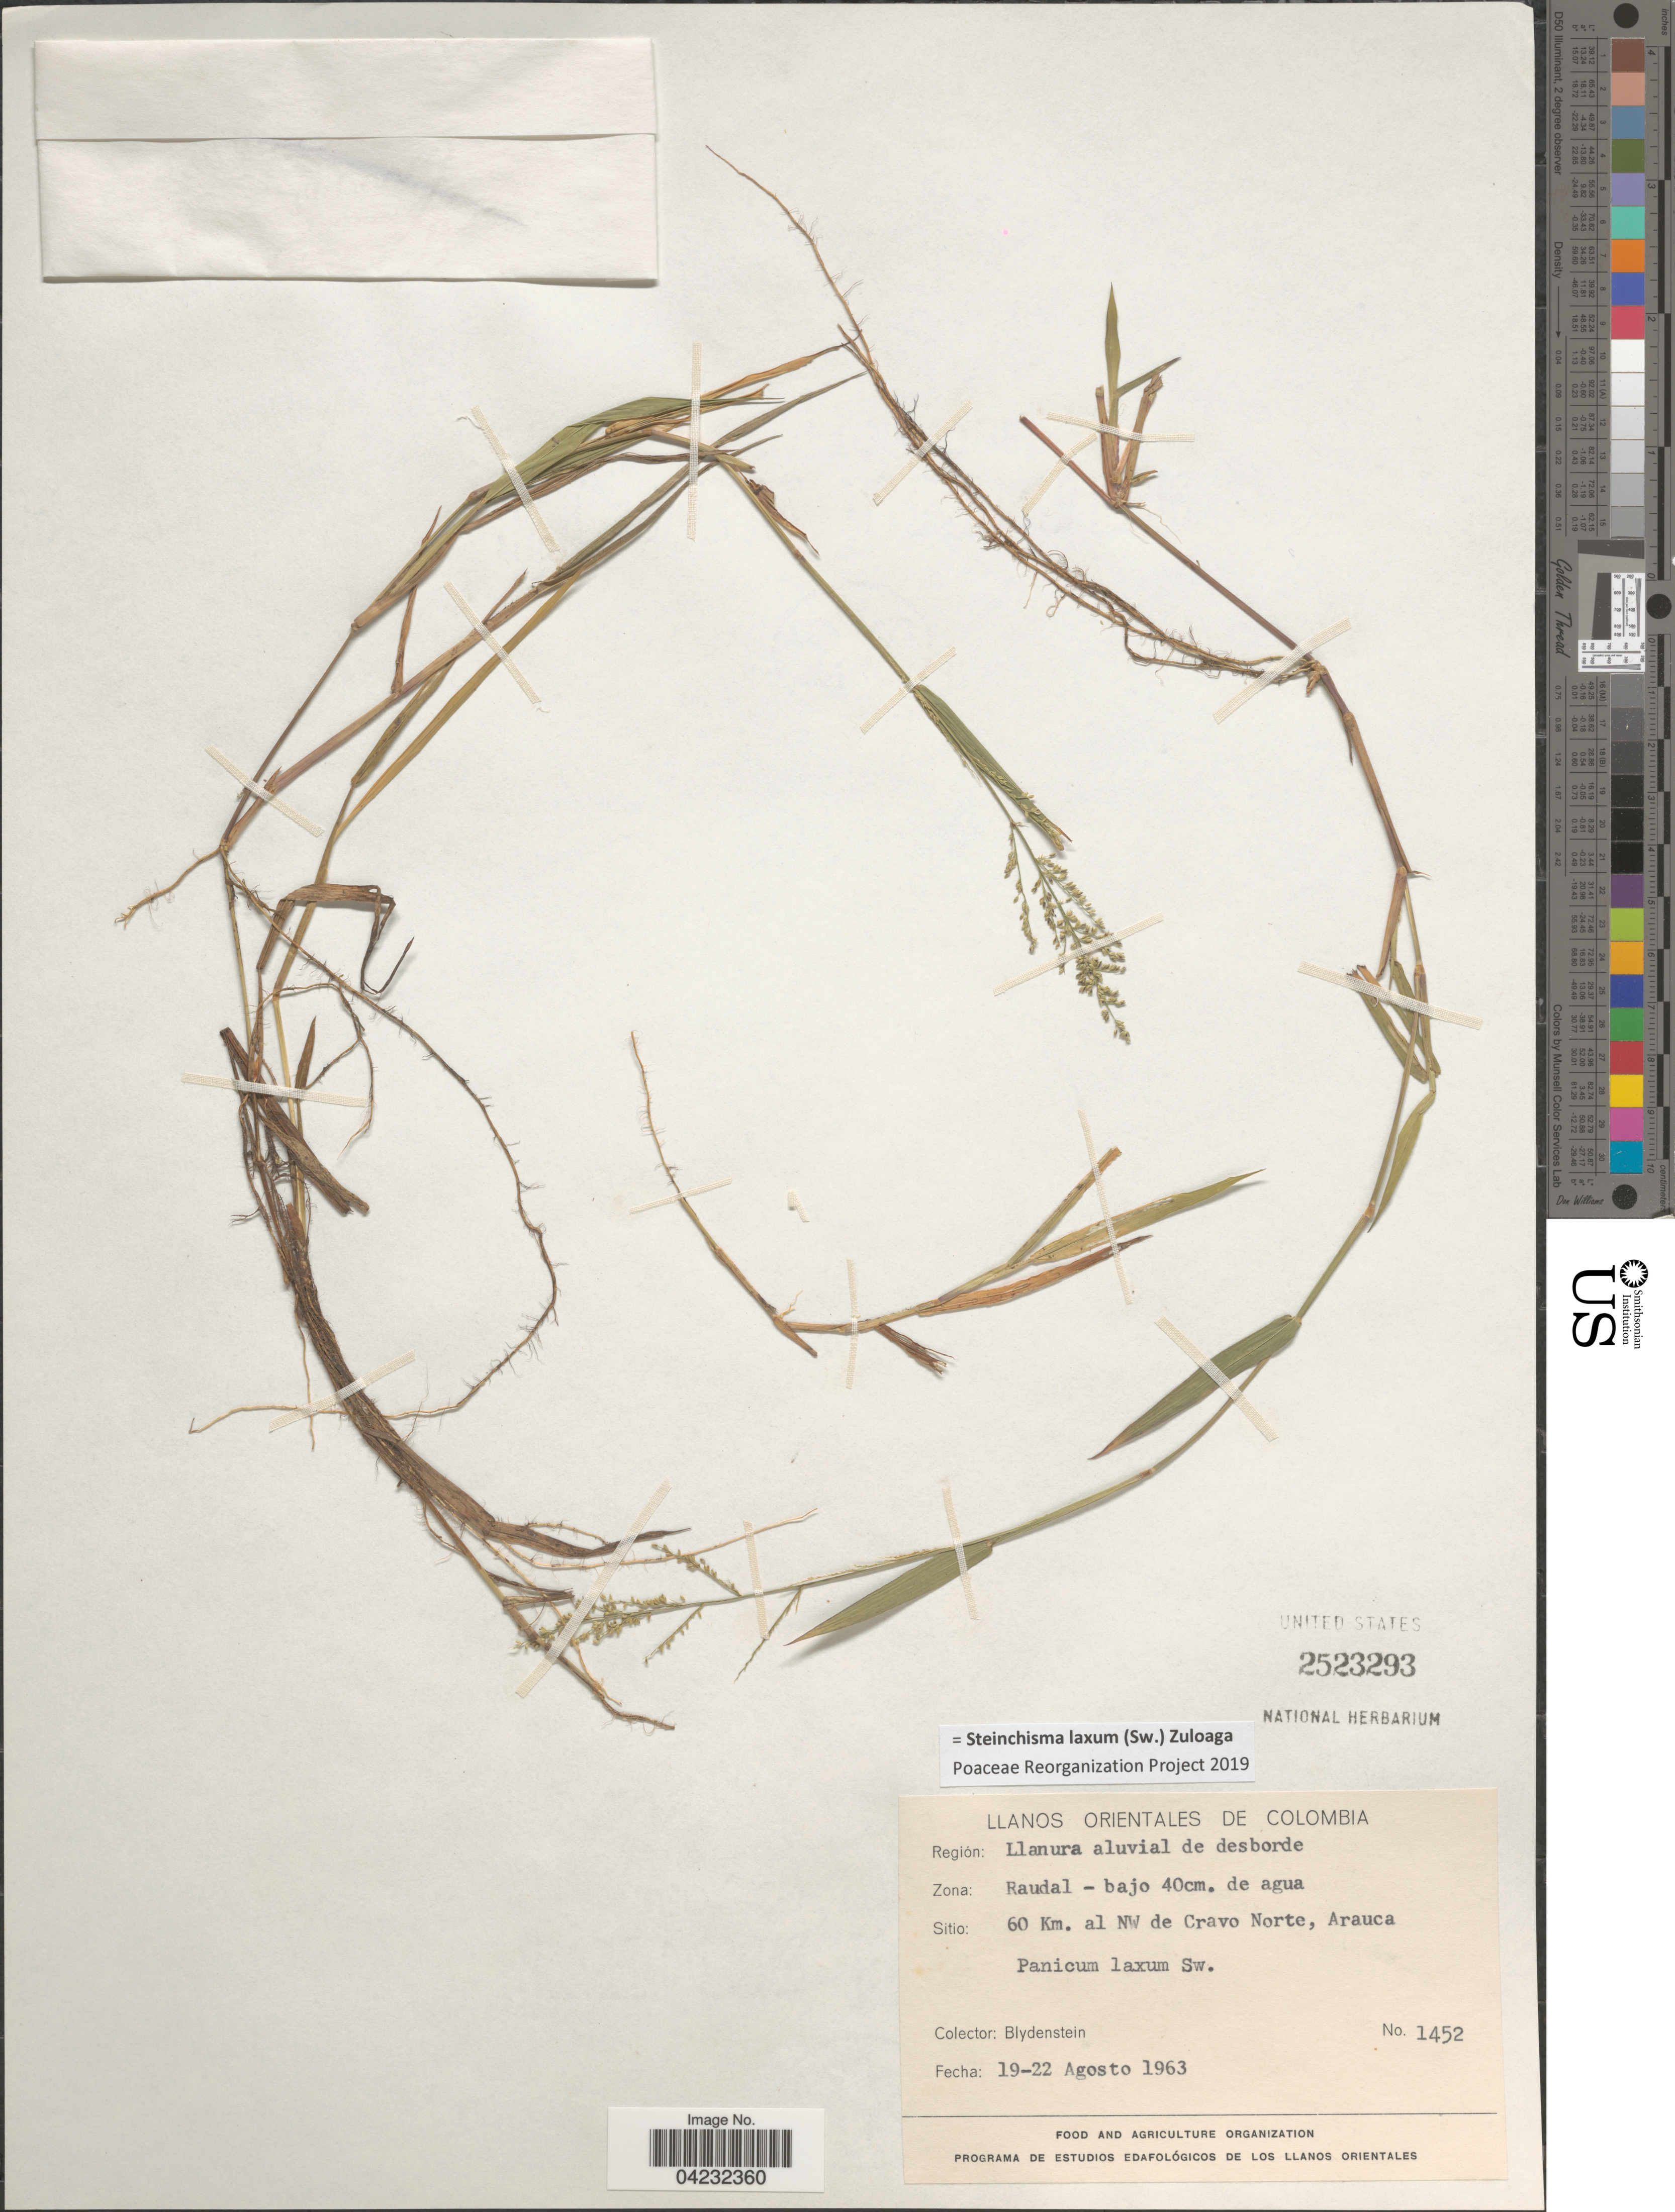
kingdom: Plantae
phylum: Tracheophyta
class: Liliopsida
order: Poales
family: Poaceae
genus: Steinchisma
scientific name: Steinchisma laxum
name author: (Sw.) Zuloaga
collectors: Blydenstein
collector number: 1452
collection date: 1963-08-19/1963-08-22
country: Colombia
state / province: Arauca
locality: Llanos Orientales de Colombia. Región: Llanura aluvial de desborde. Zona: Raudal - bajo 40cm. de agua. 60 Km. al NW de Cravo Norte.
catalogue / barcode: US 2523293